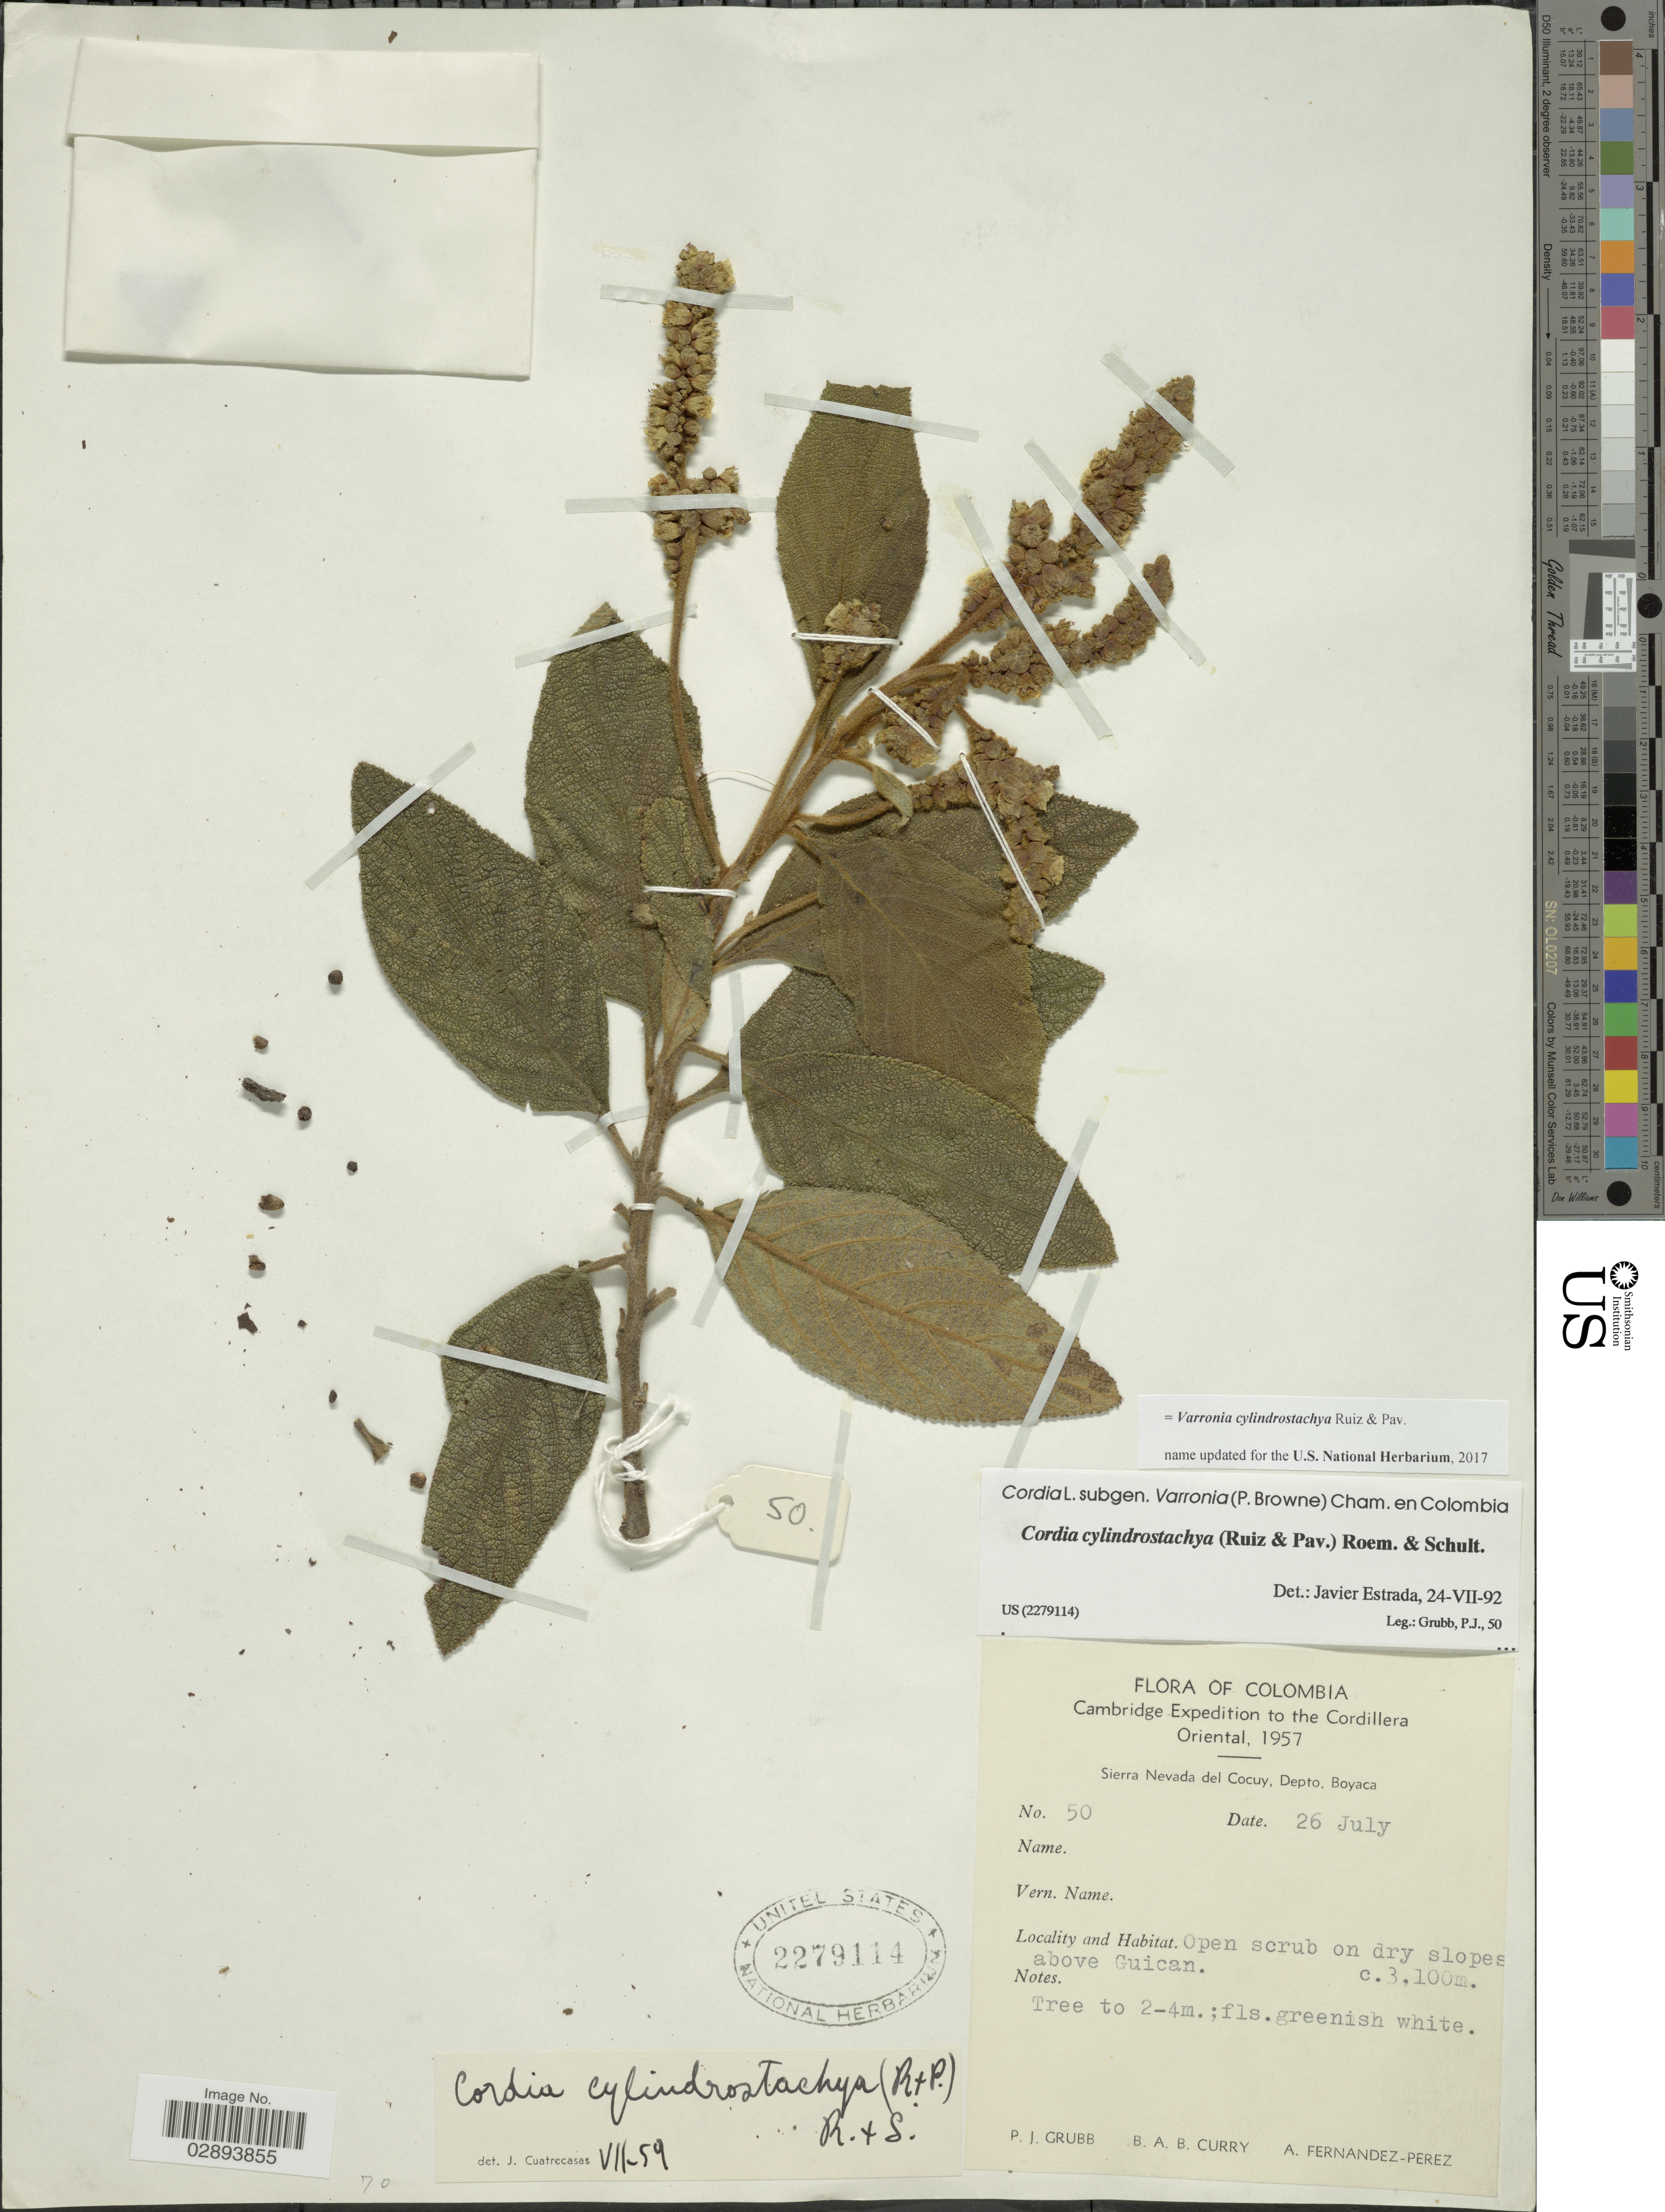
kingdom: Plantae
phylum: Tracheophyta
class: Magnoliopsida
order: Boraginales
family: Cordiaceae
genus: Varronia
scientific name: Varronia cylindrostachya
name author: Ruiz & Pav.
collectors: P. J. Grubb, B. Curry & A. Fernández-Pérez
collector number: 50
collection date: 1957-07-26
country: Colombia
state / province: Boyacá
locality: Sierra Nevada del Cocuy, Depto. Boyaca, Open scrub on dry slopes above Guican.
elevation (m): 3100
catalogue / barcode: US 2279114